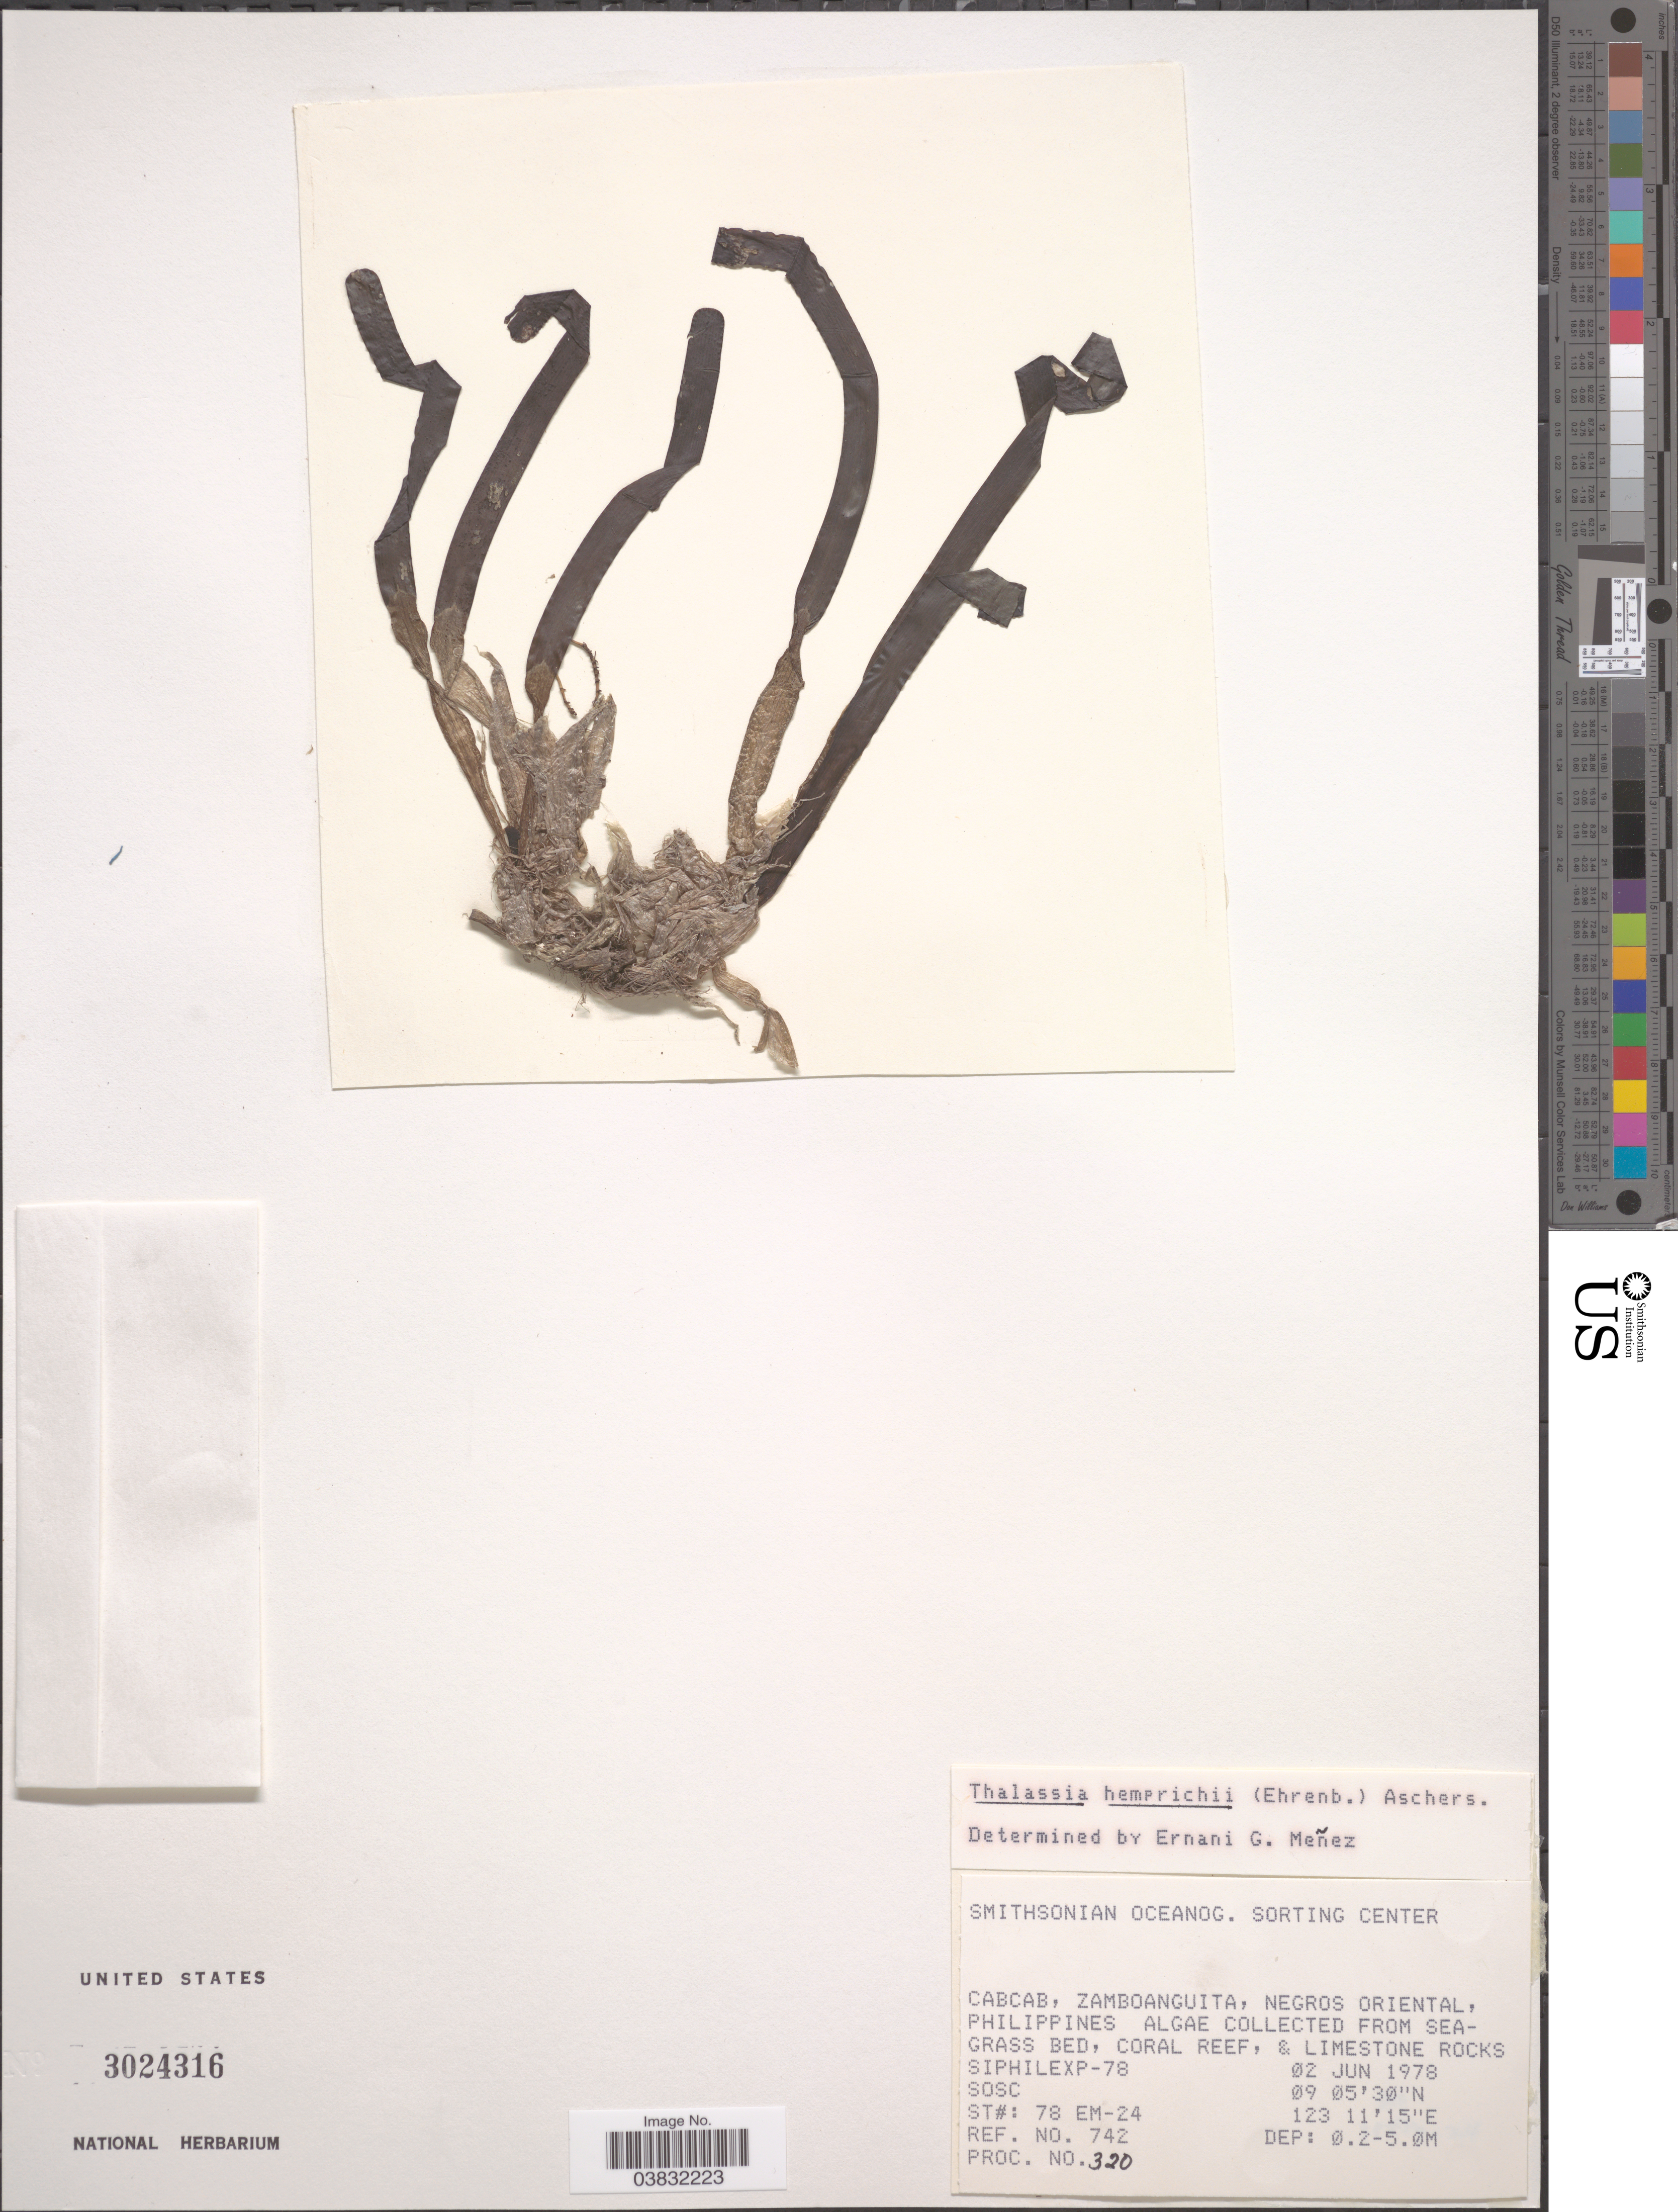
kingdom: Plantae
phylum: Tracheophyta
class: Liliopsida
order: Alismatales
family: Hydrocharitaceae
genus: Thalassia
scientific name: Thalassia hemprichii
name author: Asch.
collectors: SOSC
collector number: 742/320 ?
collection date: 1978-06-02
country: Philippines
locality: Cabcab, Zamboanguita, Negros Oriental.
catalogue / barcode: US 3024316